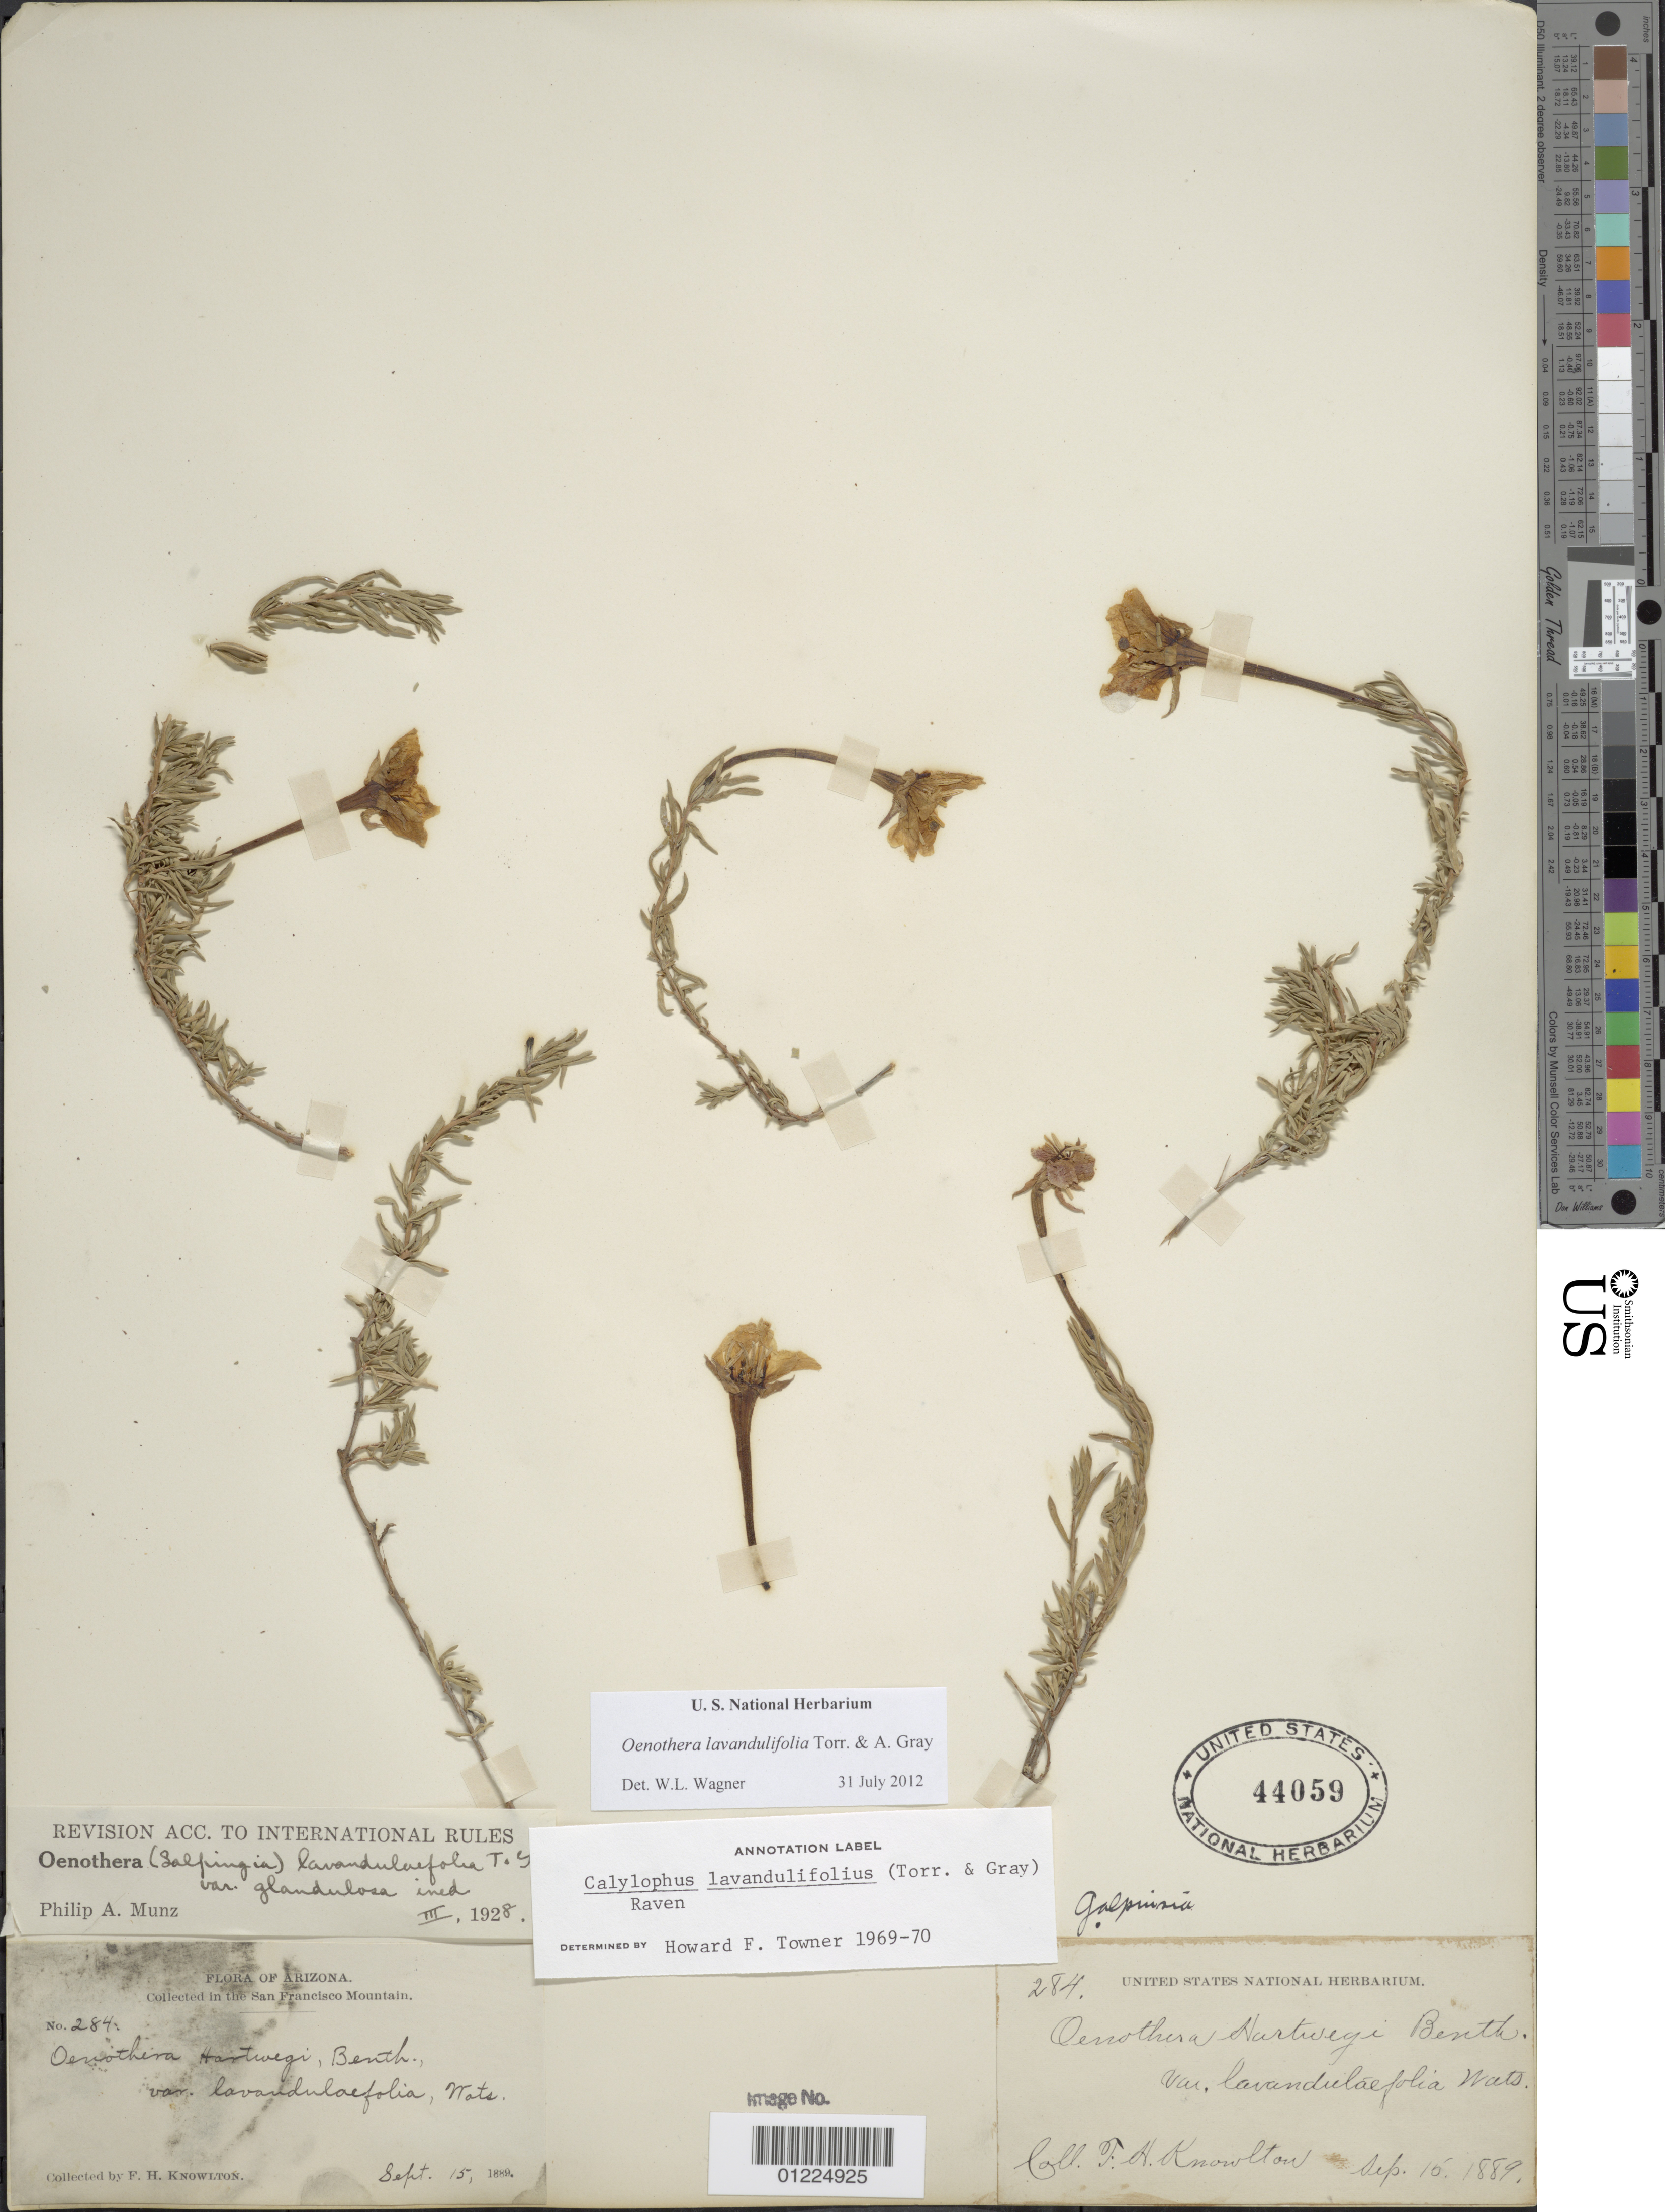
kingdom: Plantae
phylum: Tracheophyta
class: Magnoliopsida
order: Myrtales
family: Onagraceae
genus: Oenothera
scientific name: Oenothera lavandulifolia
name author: Torr. & A. Gray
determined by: Wagner, W. L., (BOT), Smithsonian Institution - National Museum of Natural History (UNITED STATES)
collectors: F. H. Knowlton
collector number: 284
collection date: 1889-09-15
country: United States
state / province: Arizona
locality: San Francisco Mountain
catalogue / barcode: US 44059